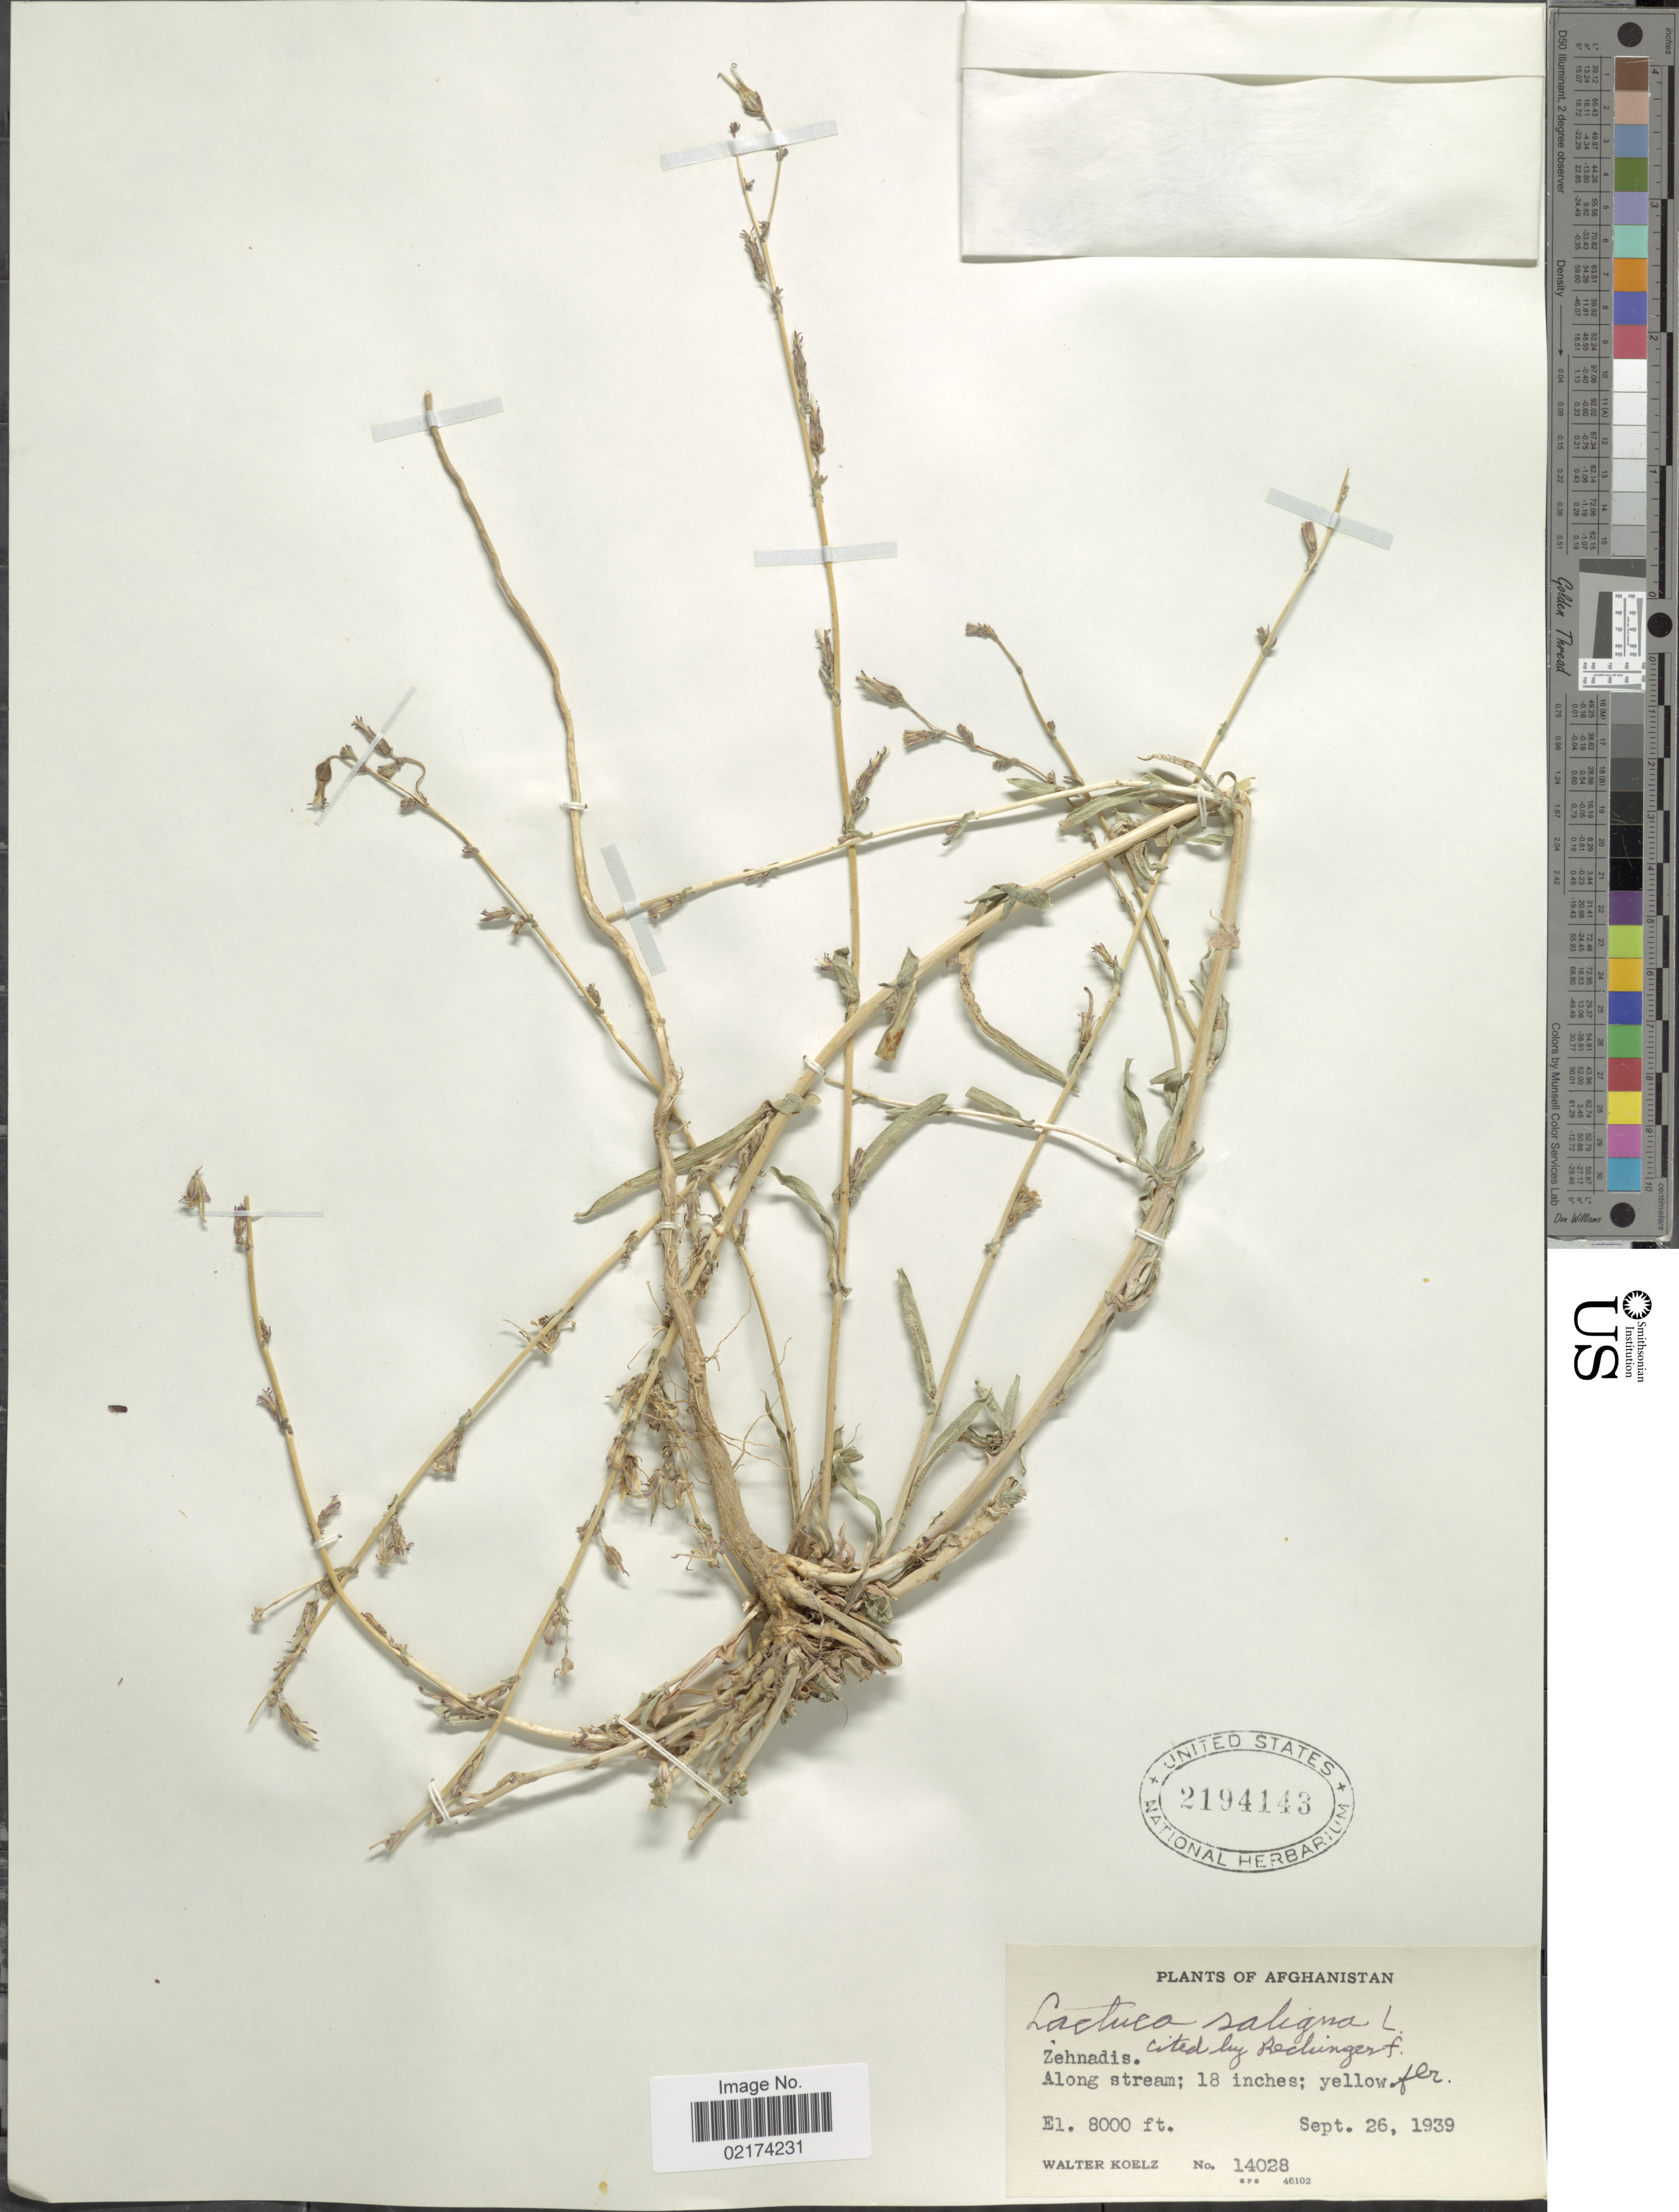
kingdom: Plantae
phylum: Tracheophyta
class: Magnoliopsida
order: Asterales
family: Asteraceae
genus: Lactuca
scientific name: Lactuca saligna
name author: L.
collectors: W. N. Koelz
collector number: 14028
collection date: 1939-09-26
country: Afghanistan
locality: Zehnadis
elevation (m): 2438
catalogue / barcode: US 2194143